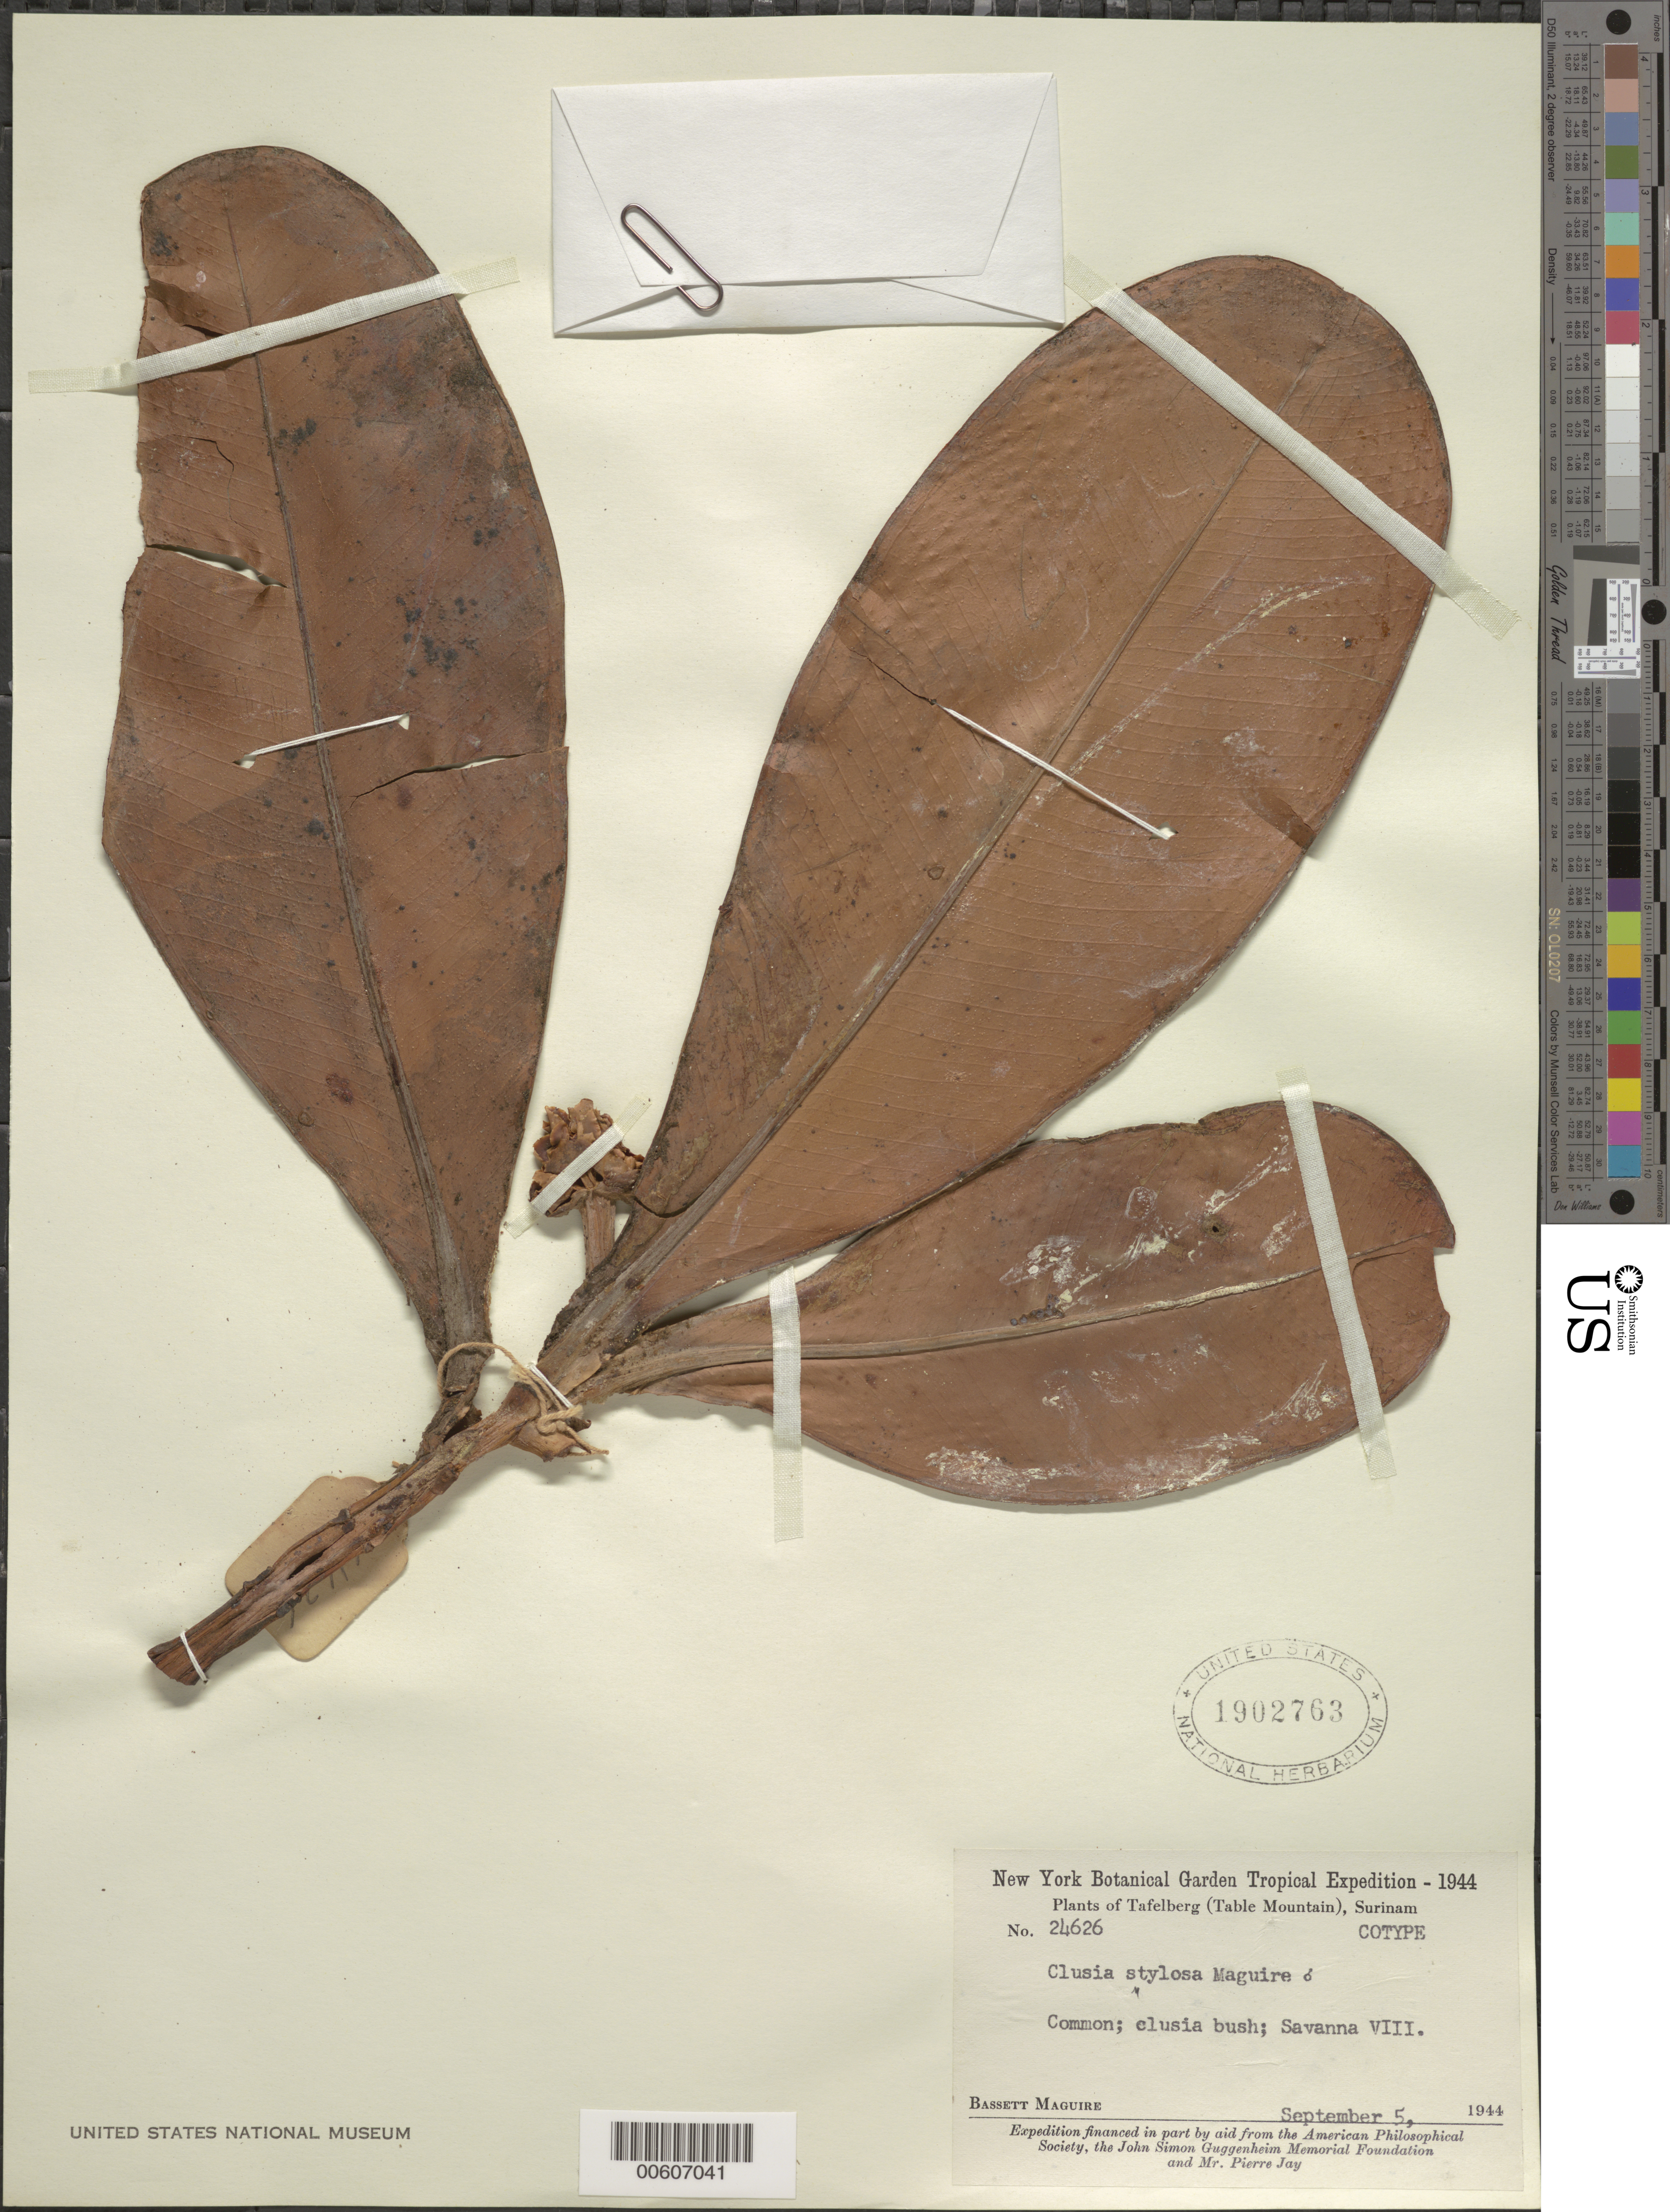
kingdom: Plantae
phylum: Tracheophyta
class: Magnoliopsida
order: Malpighiales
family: Clusiaceae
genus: Clusia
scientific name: Clusia stylosa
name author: Maguire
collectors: B. Maguire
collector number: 24626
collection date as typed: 5-Sep-44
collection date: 1944-09-05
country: Suriname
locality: Tafelberg (Table Mountain), Savanna VIII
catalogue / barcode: US 1902763